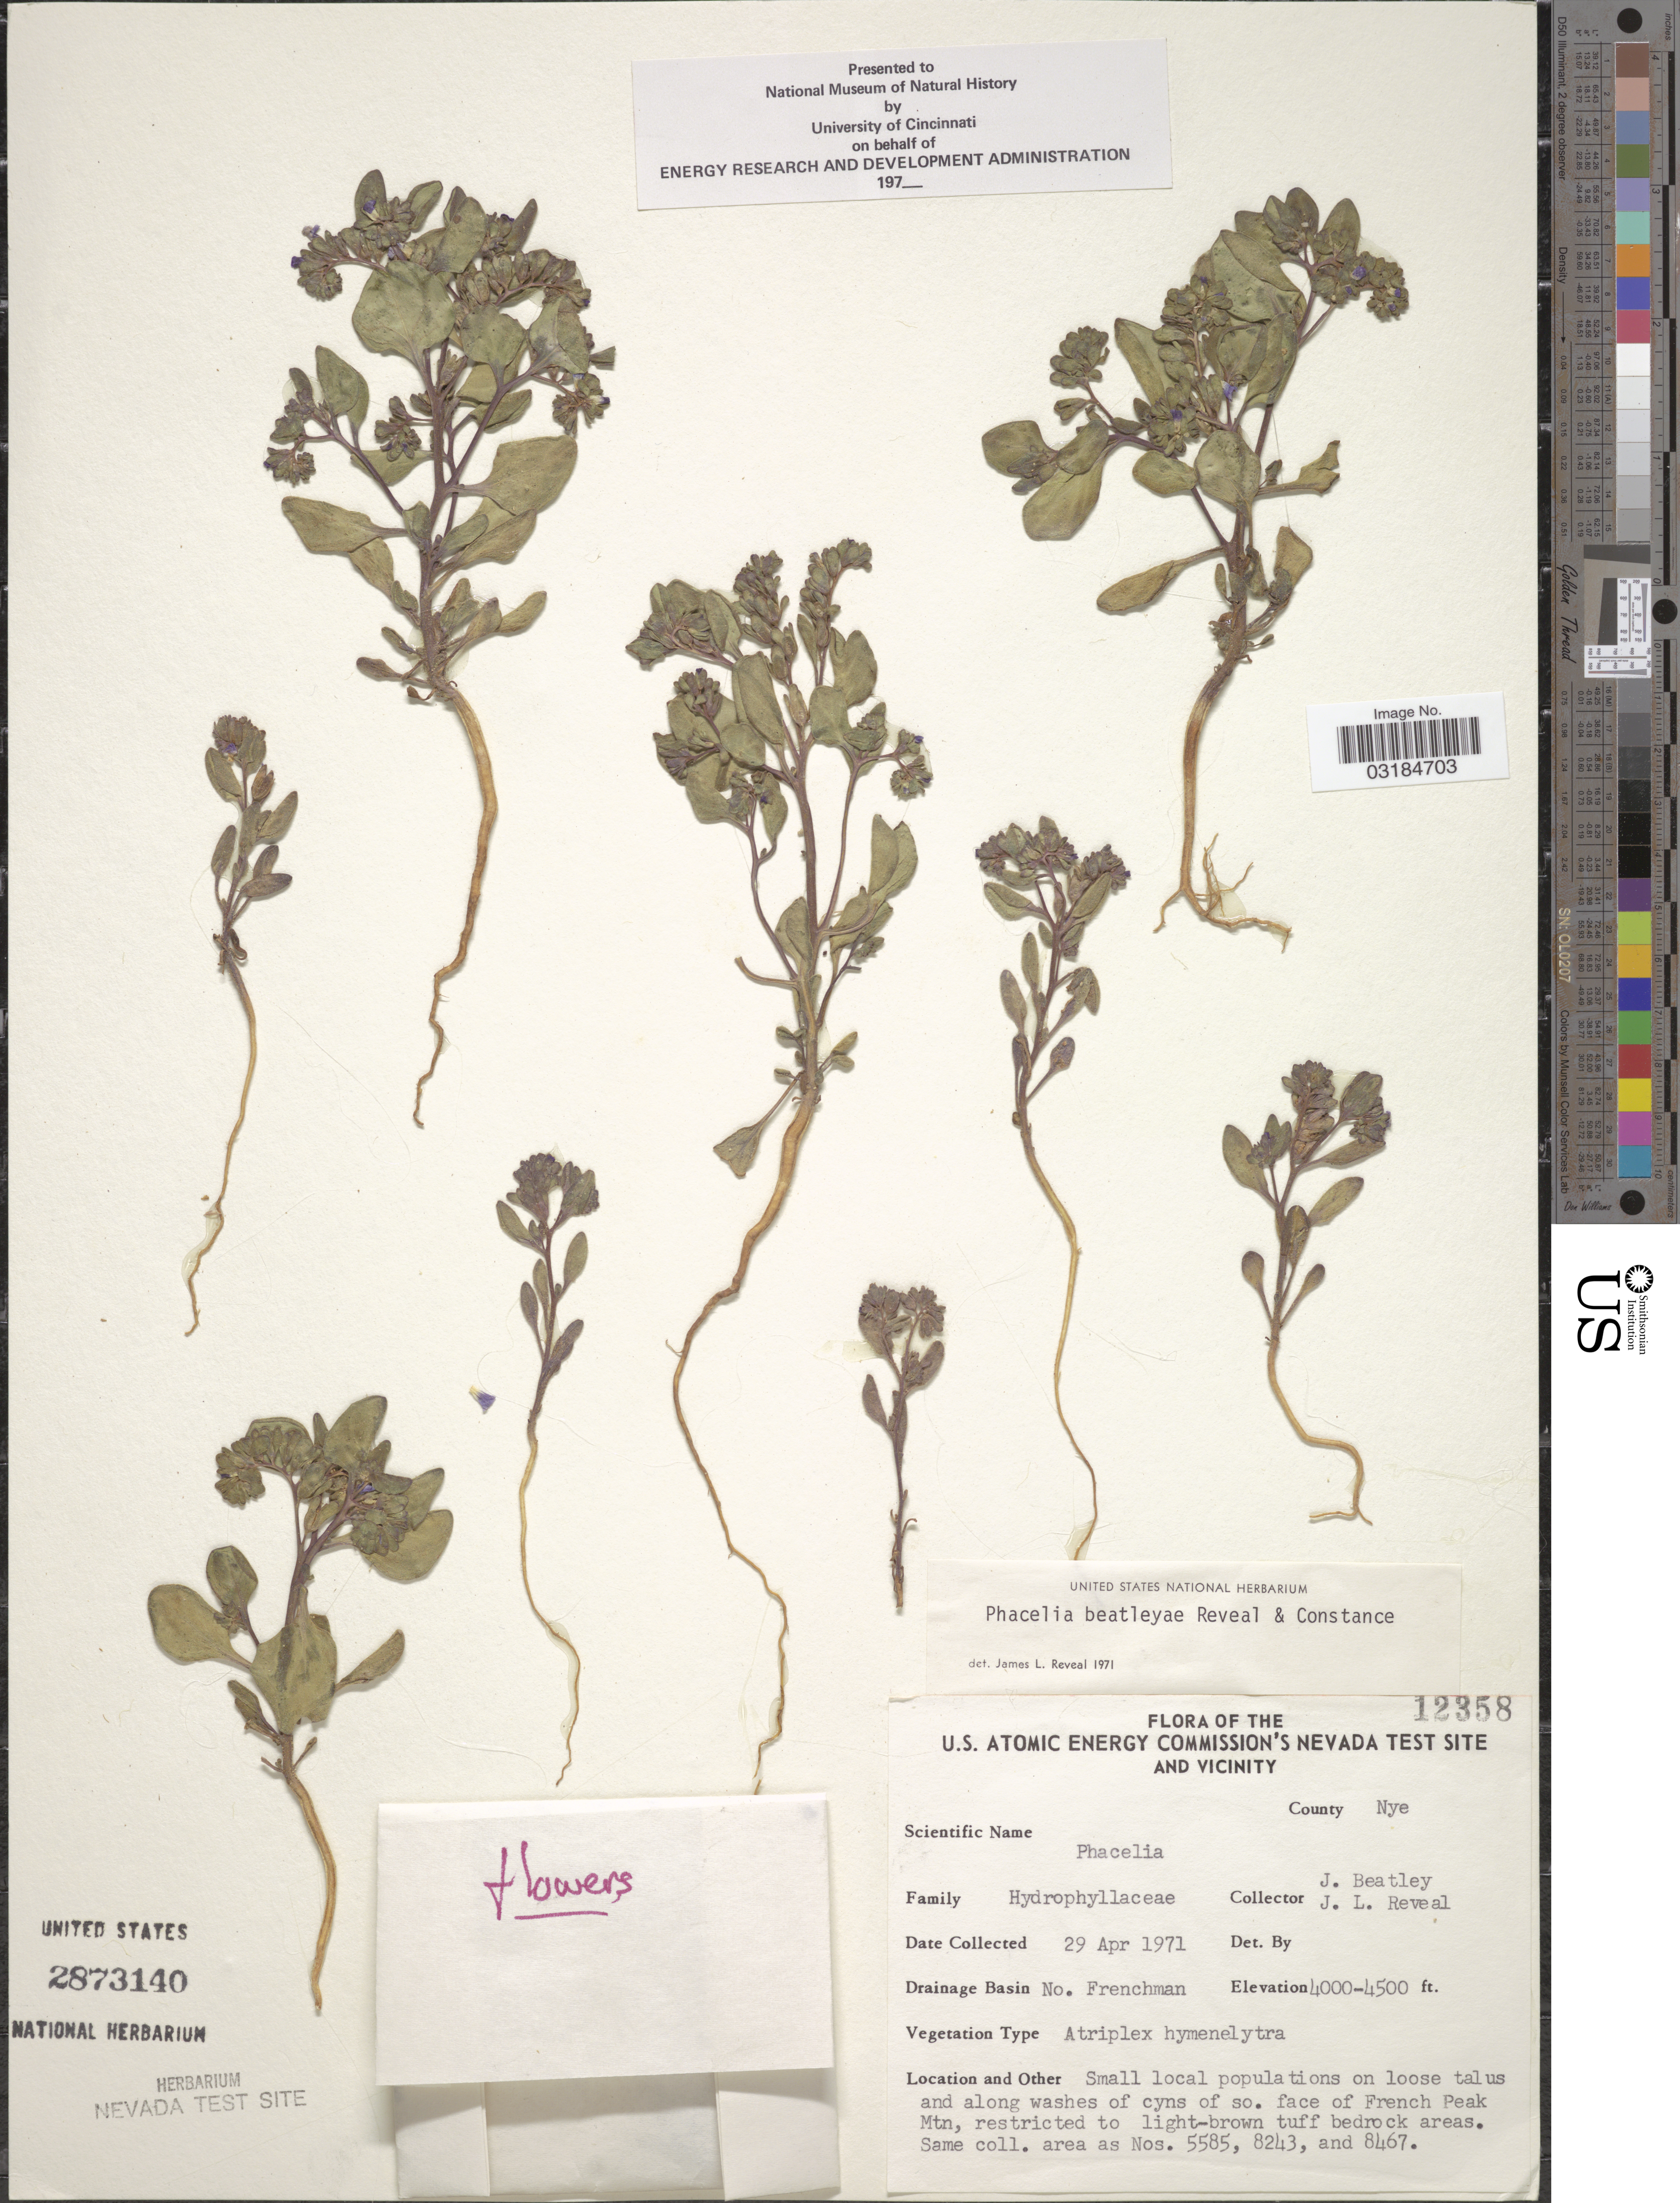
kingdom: Plantae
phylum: Tracheophyta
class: Magnoliopsida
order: Boraginales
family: Hydrophyllaceae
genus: Phacelia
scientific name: Phacelia beatleyae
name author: Reveal & Constance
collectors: J. C. Beatley & J. L. Reveal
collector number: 12358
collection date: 1971-04-29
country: United States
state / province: Nevada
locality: The U.S. Atomic Energy Commission's Nevada Test Site And Vicinity, County Nye, Drainage Basin No. Frenchman, Small local populations on loose talus and along washes of cyns of so. face of French Peak Mtn.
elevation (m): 1219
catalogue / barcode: US 2873140